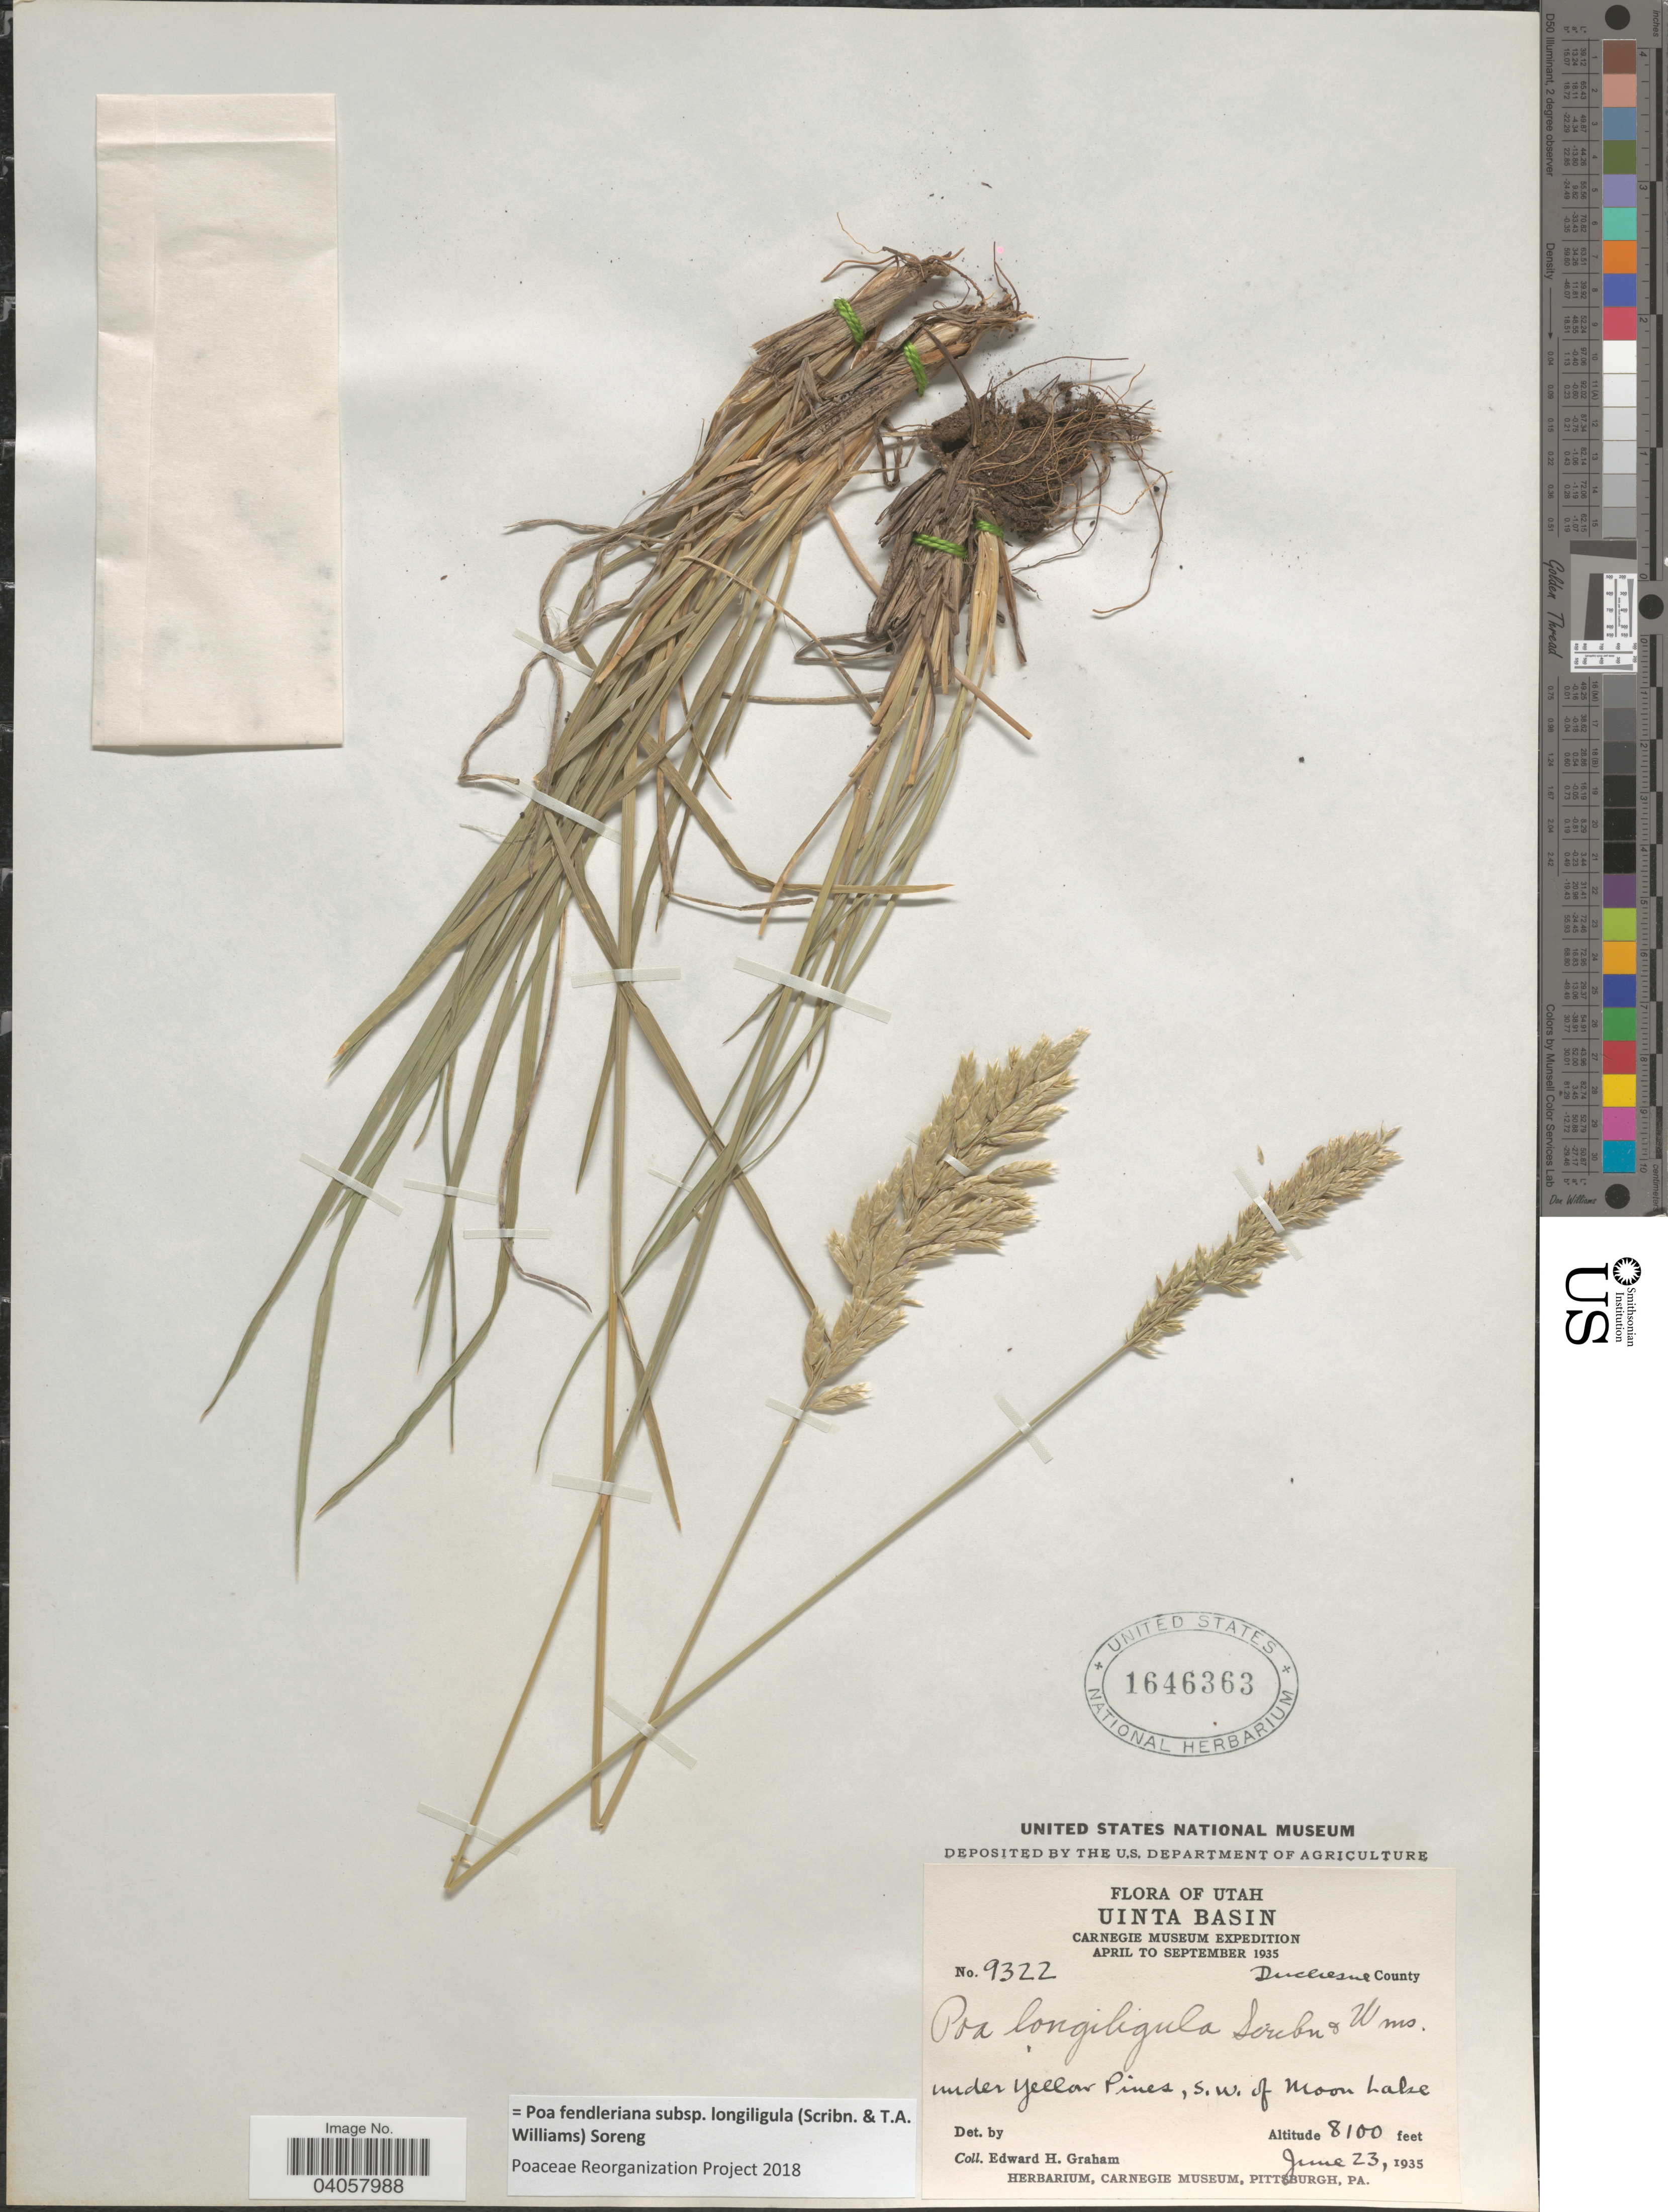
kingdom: Plantae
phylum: Tracheophyta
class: Liliopsida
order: Poales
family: Poaceae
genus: Poa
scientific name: Poa fendleriana subsp. longiligula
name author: (Scribn. & T.A. Williams) Soreng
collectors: E. H. Graham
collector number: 9322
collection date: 1935-06-23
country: United States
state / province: Utah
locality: Uinta Basin. Duchesne County. Under Yellow Pines, s.w. of Moon Lake.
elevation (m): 2469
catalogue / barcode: US 1646363